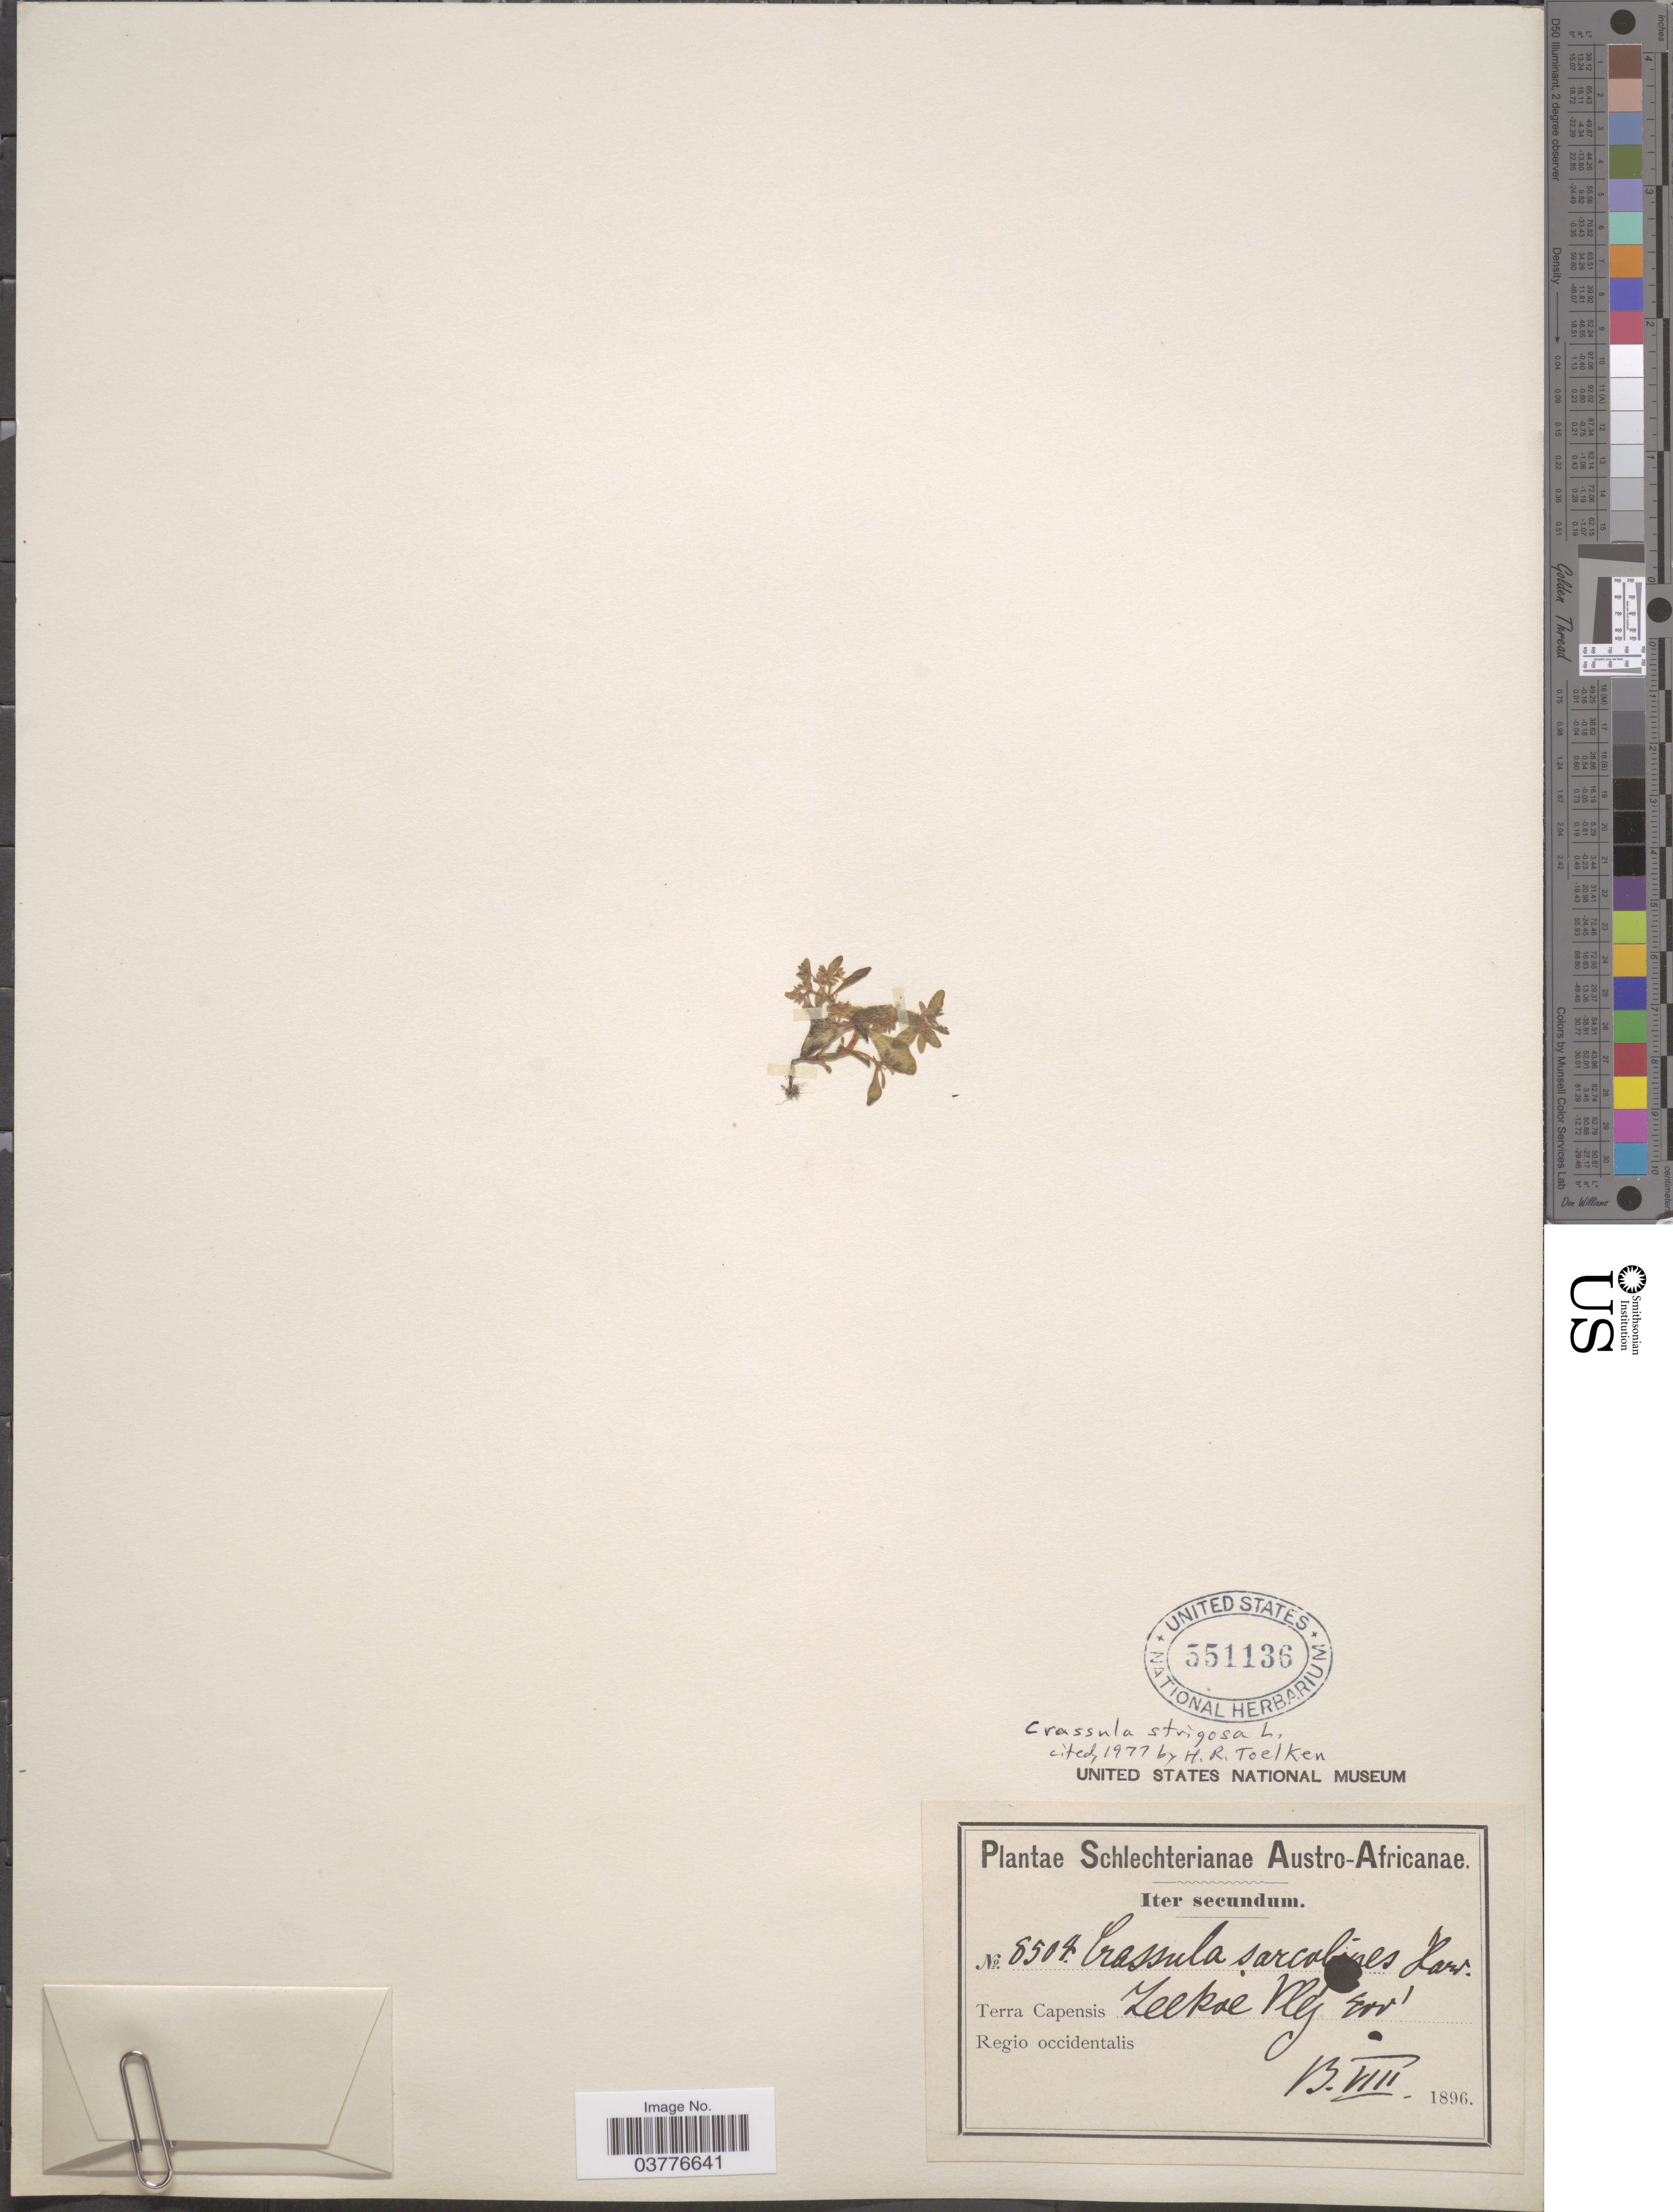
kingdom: Plantae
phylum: Tracheophyta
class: Magnoliopsida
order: Saxifragales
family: Crassulaceae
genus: Crassula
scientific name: Crassula strigosa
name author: L.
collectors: Schlechter, --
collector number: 8504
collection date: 1896-08-13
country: South Africa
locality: Austro-Africanae. Terra Capensis. Regio occidentalis. Zeekoe Vlly .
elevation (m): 122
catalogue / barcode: US 551136